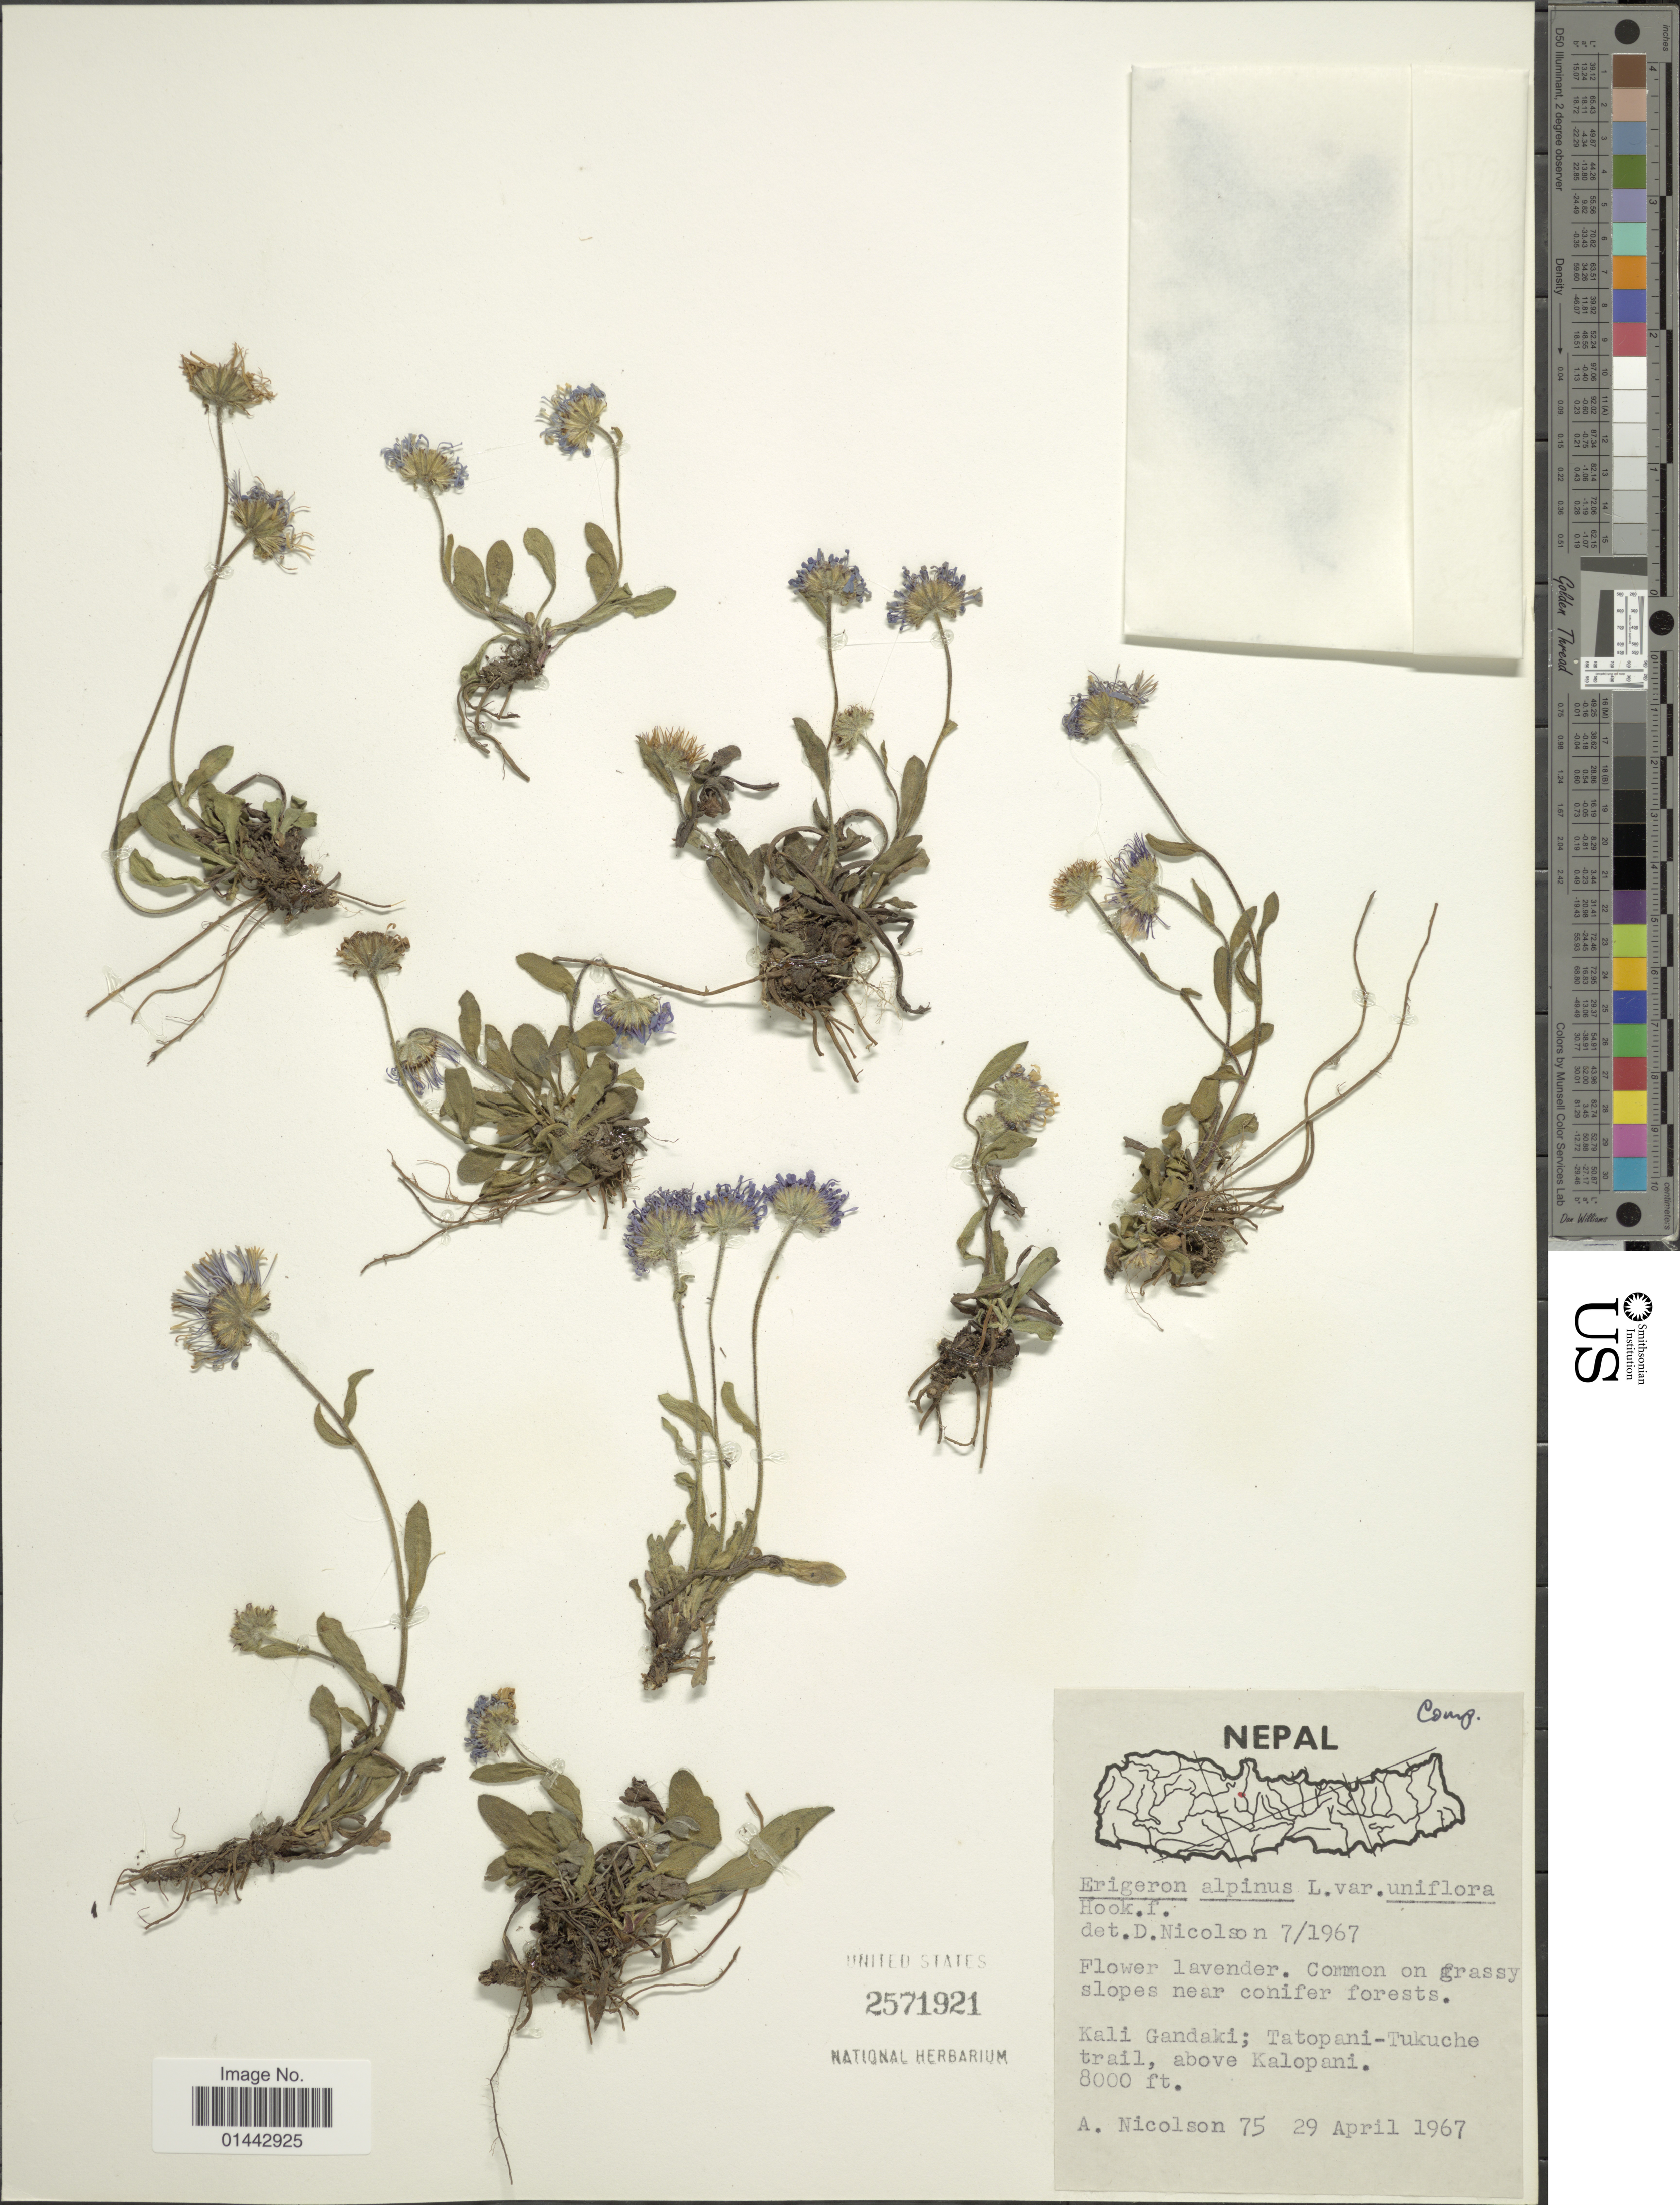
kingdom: Plantae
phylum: Tracheophyta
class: Magnoliopsida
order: Asterales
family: Asteraceae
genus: Erigeron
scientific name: Erigeron alpinus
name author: L.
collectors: A. C. Nicolson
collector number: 75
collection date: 1967-04-29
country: Nepal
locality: Kali Gandaki; Tatopani-Tukuche trail, above Kalopani.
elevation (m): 2438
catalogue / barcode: US 2571921